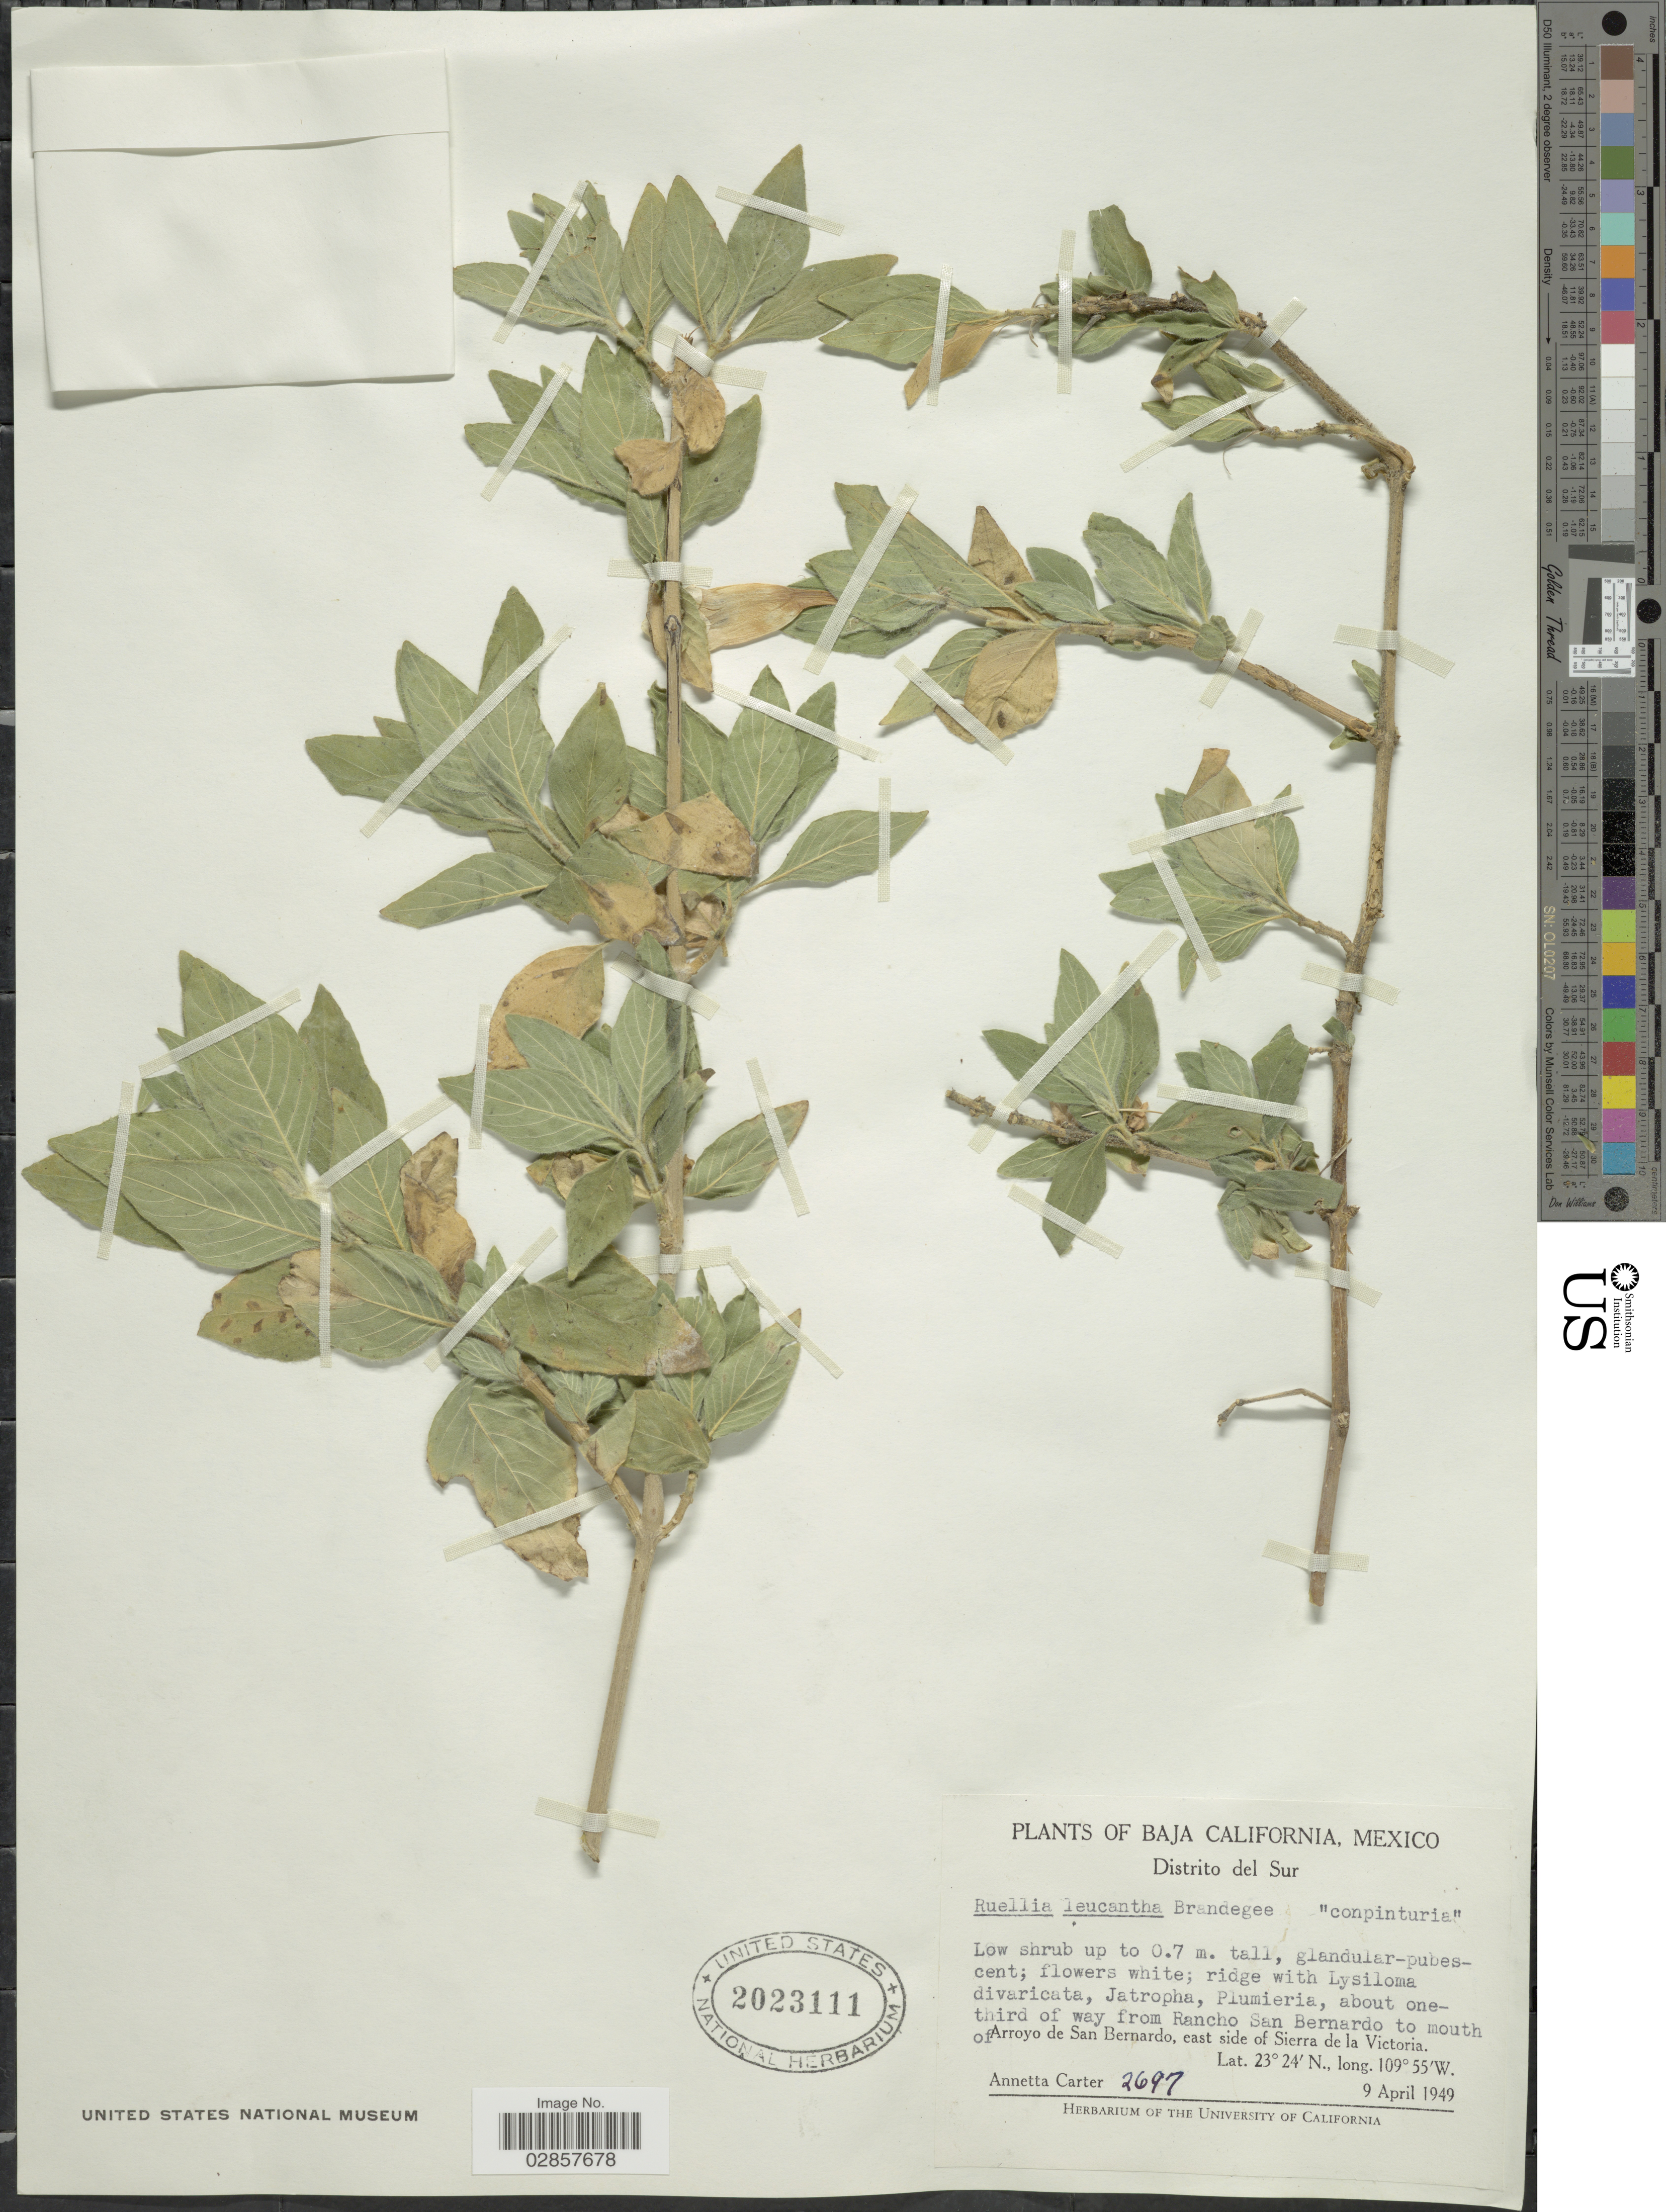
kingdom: Plantae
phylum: Tracheophyta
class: Magnoliopsida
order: Lamiales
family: Acanthaceae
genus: Ruellia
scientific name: Ruellia leucantha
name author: Brandegee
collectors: A. Carter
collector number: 2697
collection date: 1949-04-09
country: Mexico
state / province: Baja California Sur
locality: Distrito del Sur, about one-third of way from Rancho San Bernardo to mouth of Arroyo de San Bernardo, east side of Sierra de la Victoria.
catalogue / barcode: US 2023111